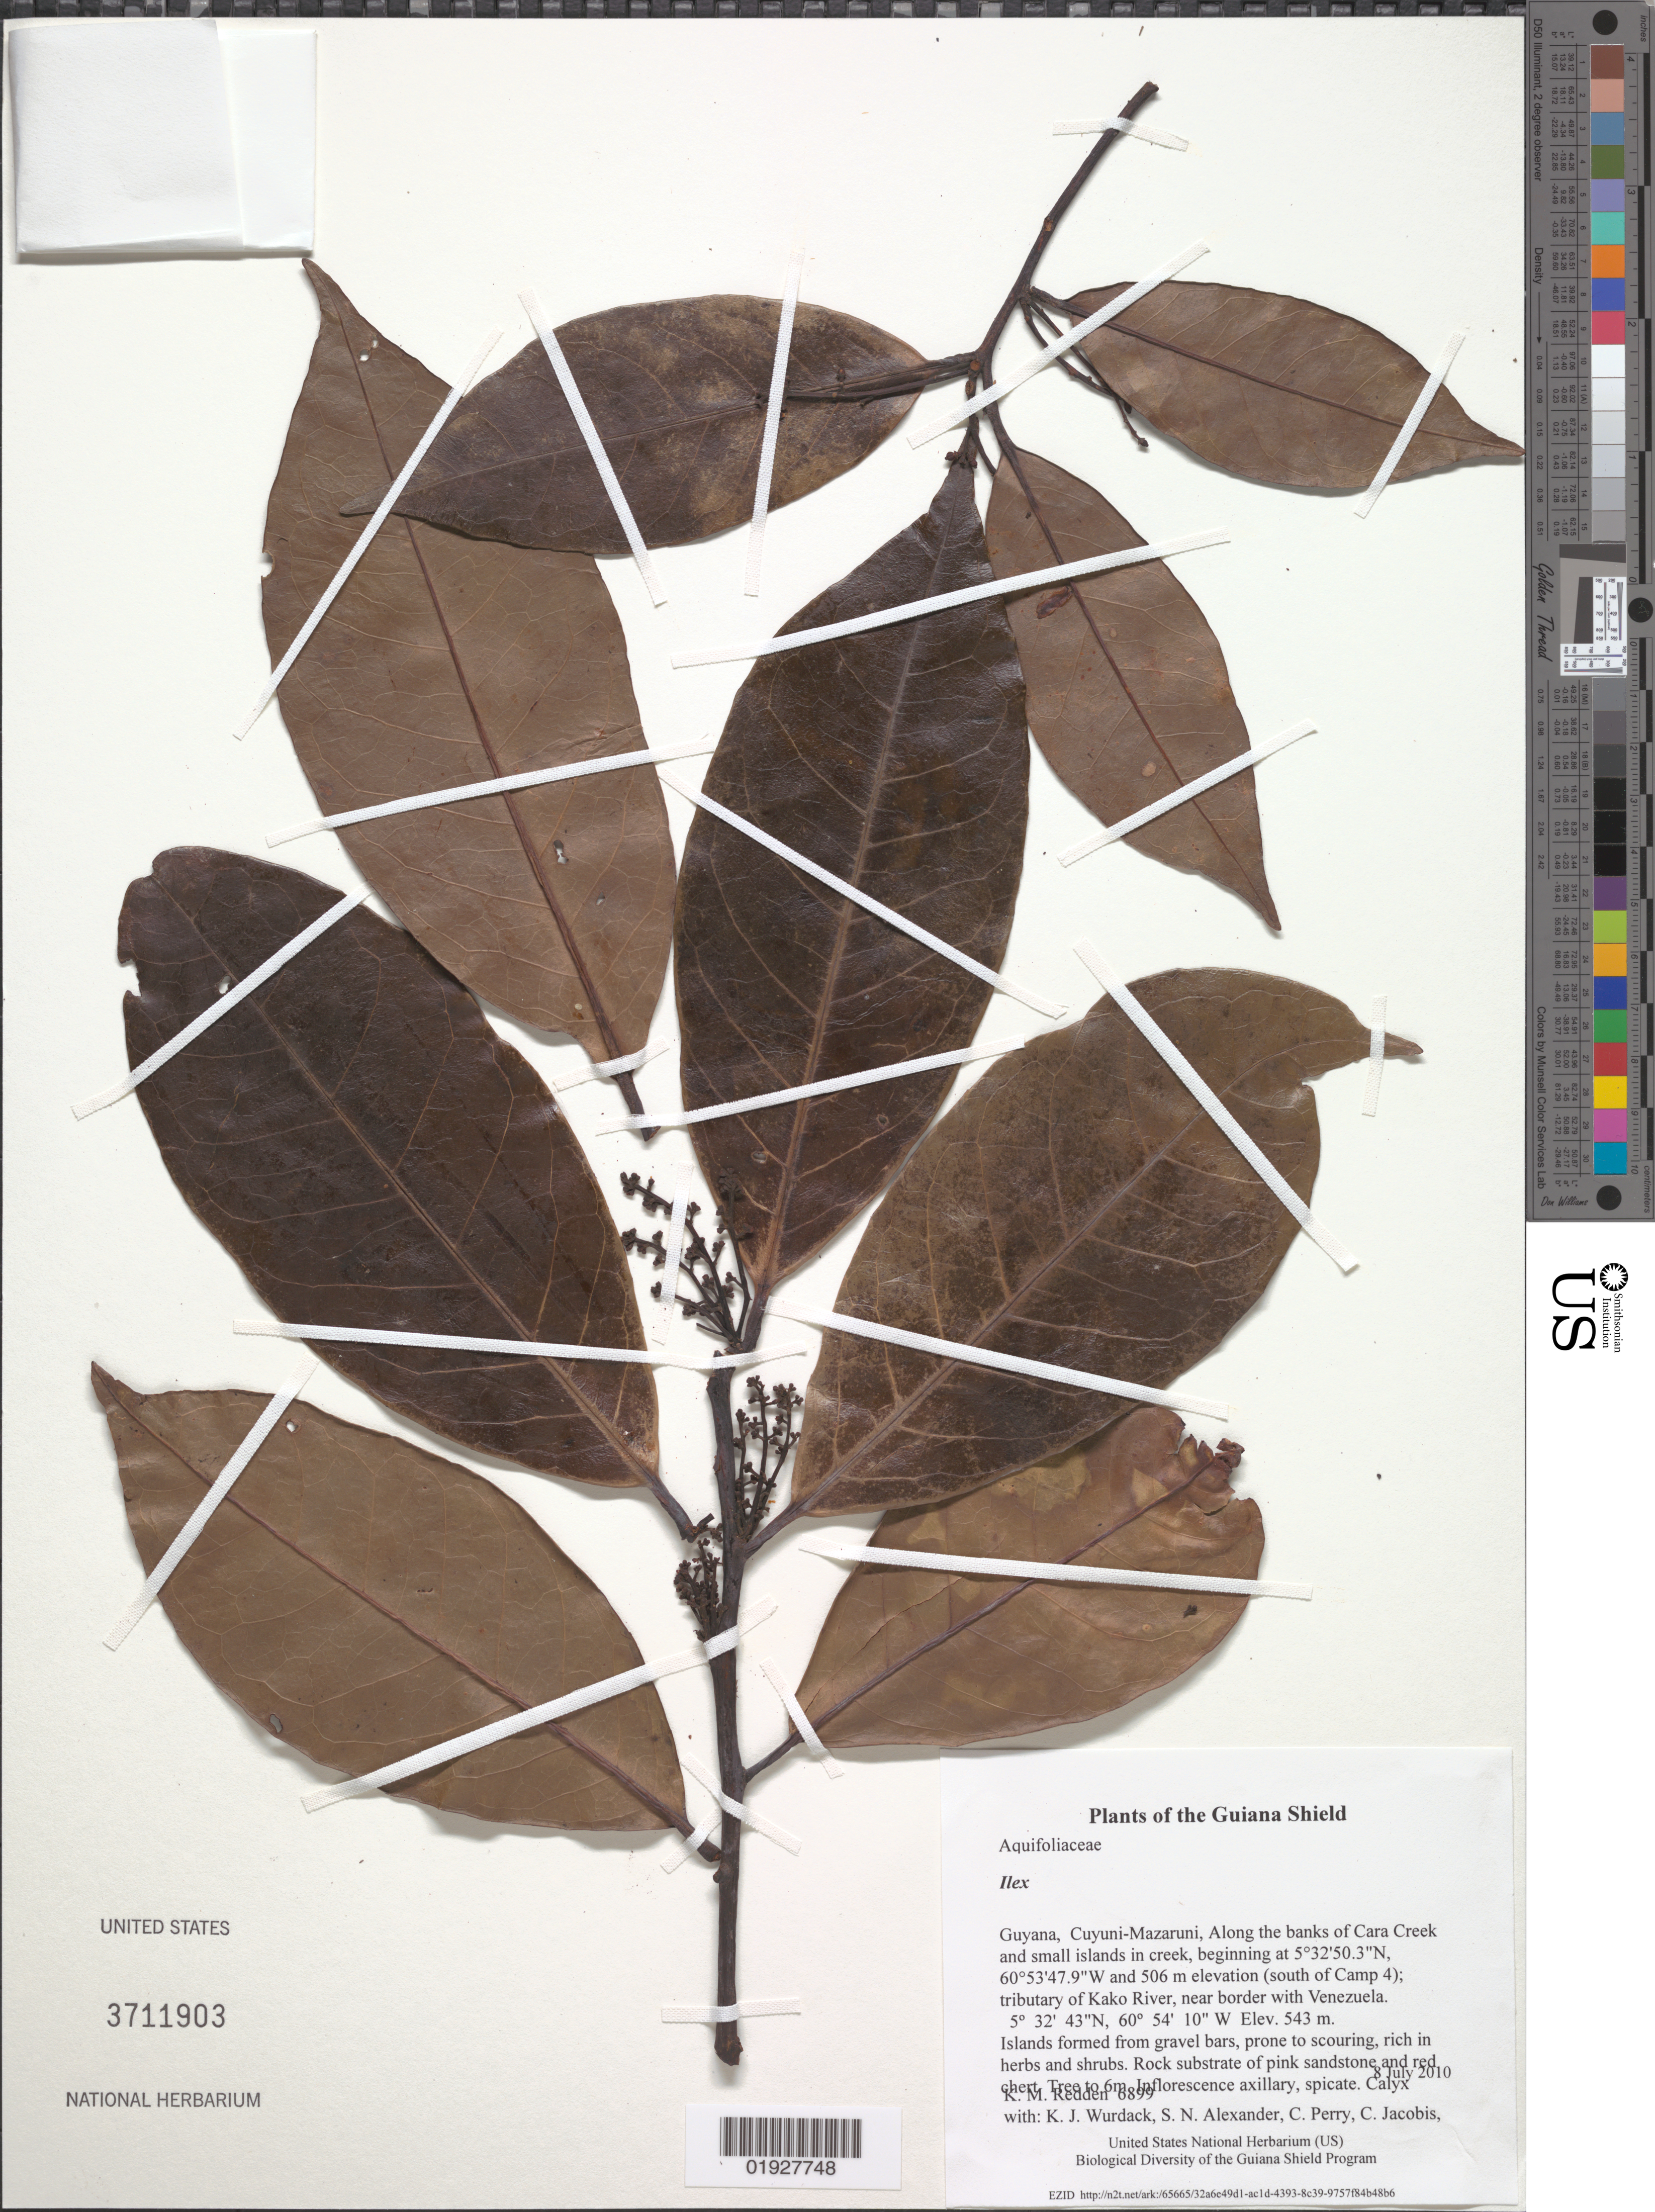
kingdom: Plantae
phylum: Tracheophyta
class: Magnoliopsida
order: Aquifoliales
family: Aquifoliaceae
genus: Ilex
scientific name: Ilex sp.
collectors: K. M. Redden, K. Wurdack, S. N. Alexander, C. Perry, C. Jacobis, D. Hunter, V. Roland & H. Hunter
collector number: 6899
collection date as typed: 8 July 2010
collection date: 2010-07-08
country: Guyana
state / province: Cuyuni-Mazaruni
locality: Along the banks of Cara Creek and small islands in creek, beginning at 5°32'50.3"N, 60°53'47.9"W and 506 m elevation (south of Camp 4); tributary of Kako River, near border with Venezuela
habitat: Islands formed from gravel bars, prone to scouring, rich in herbs and shrubs. Rock substrate of pink sandstone and red chert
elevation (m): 543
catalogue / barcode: US 3711903